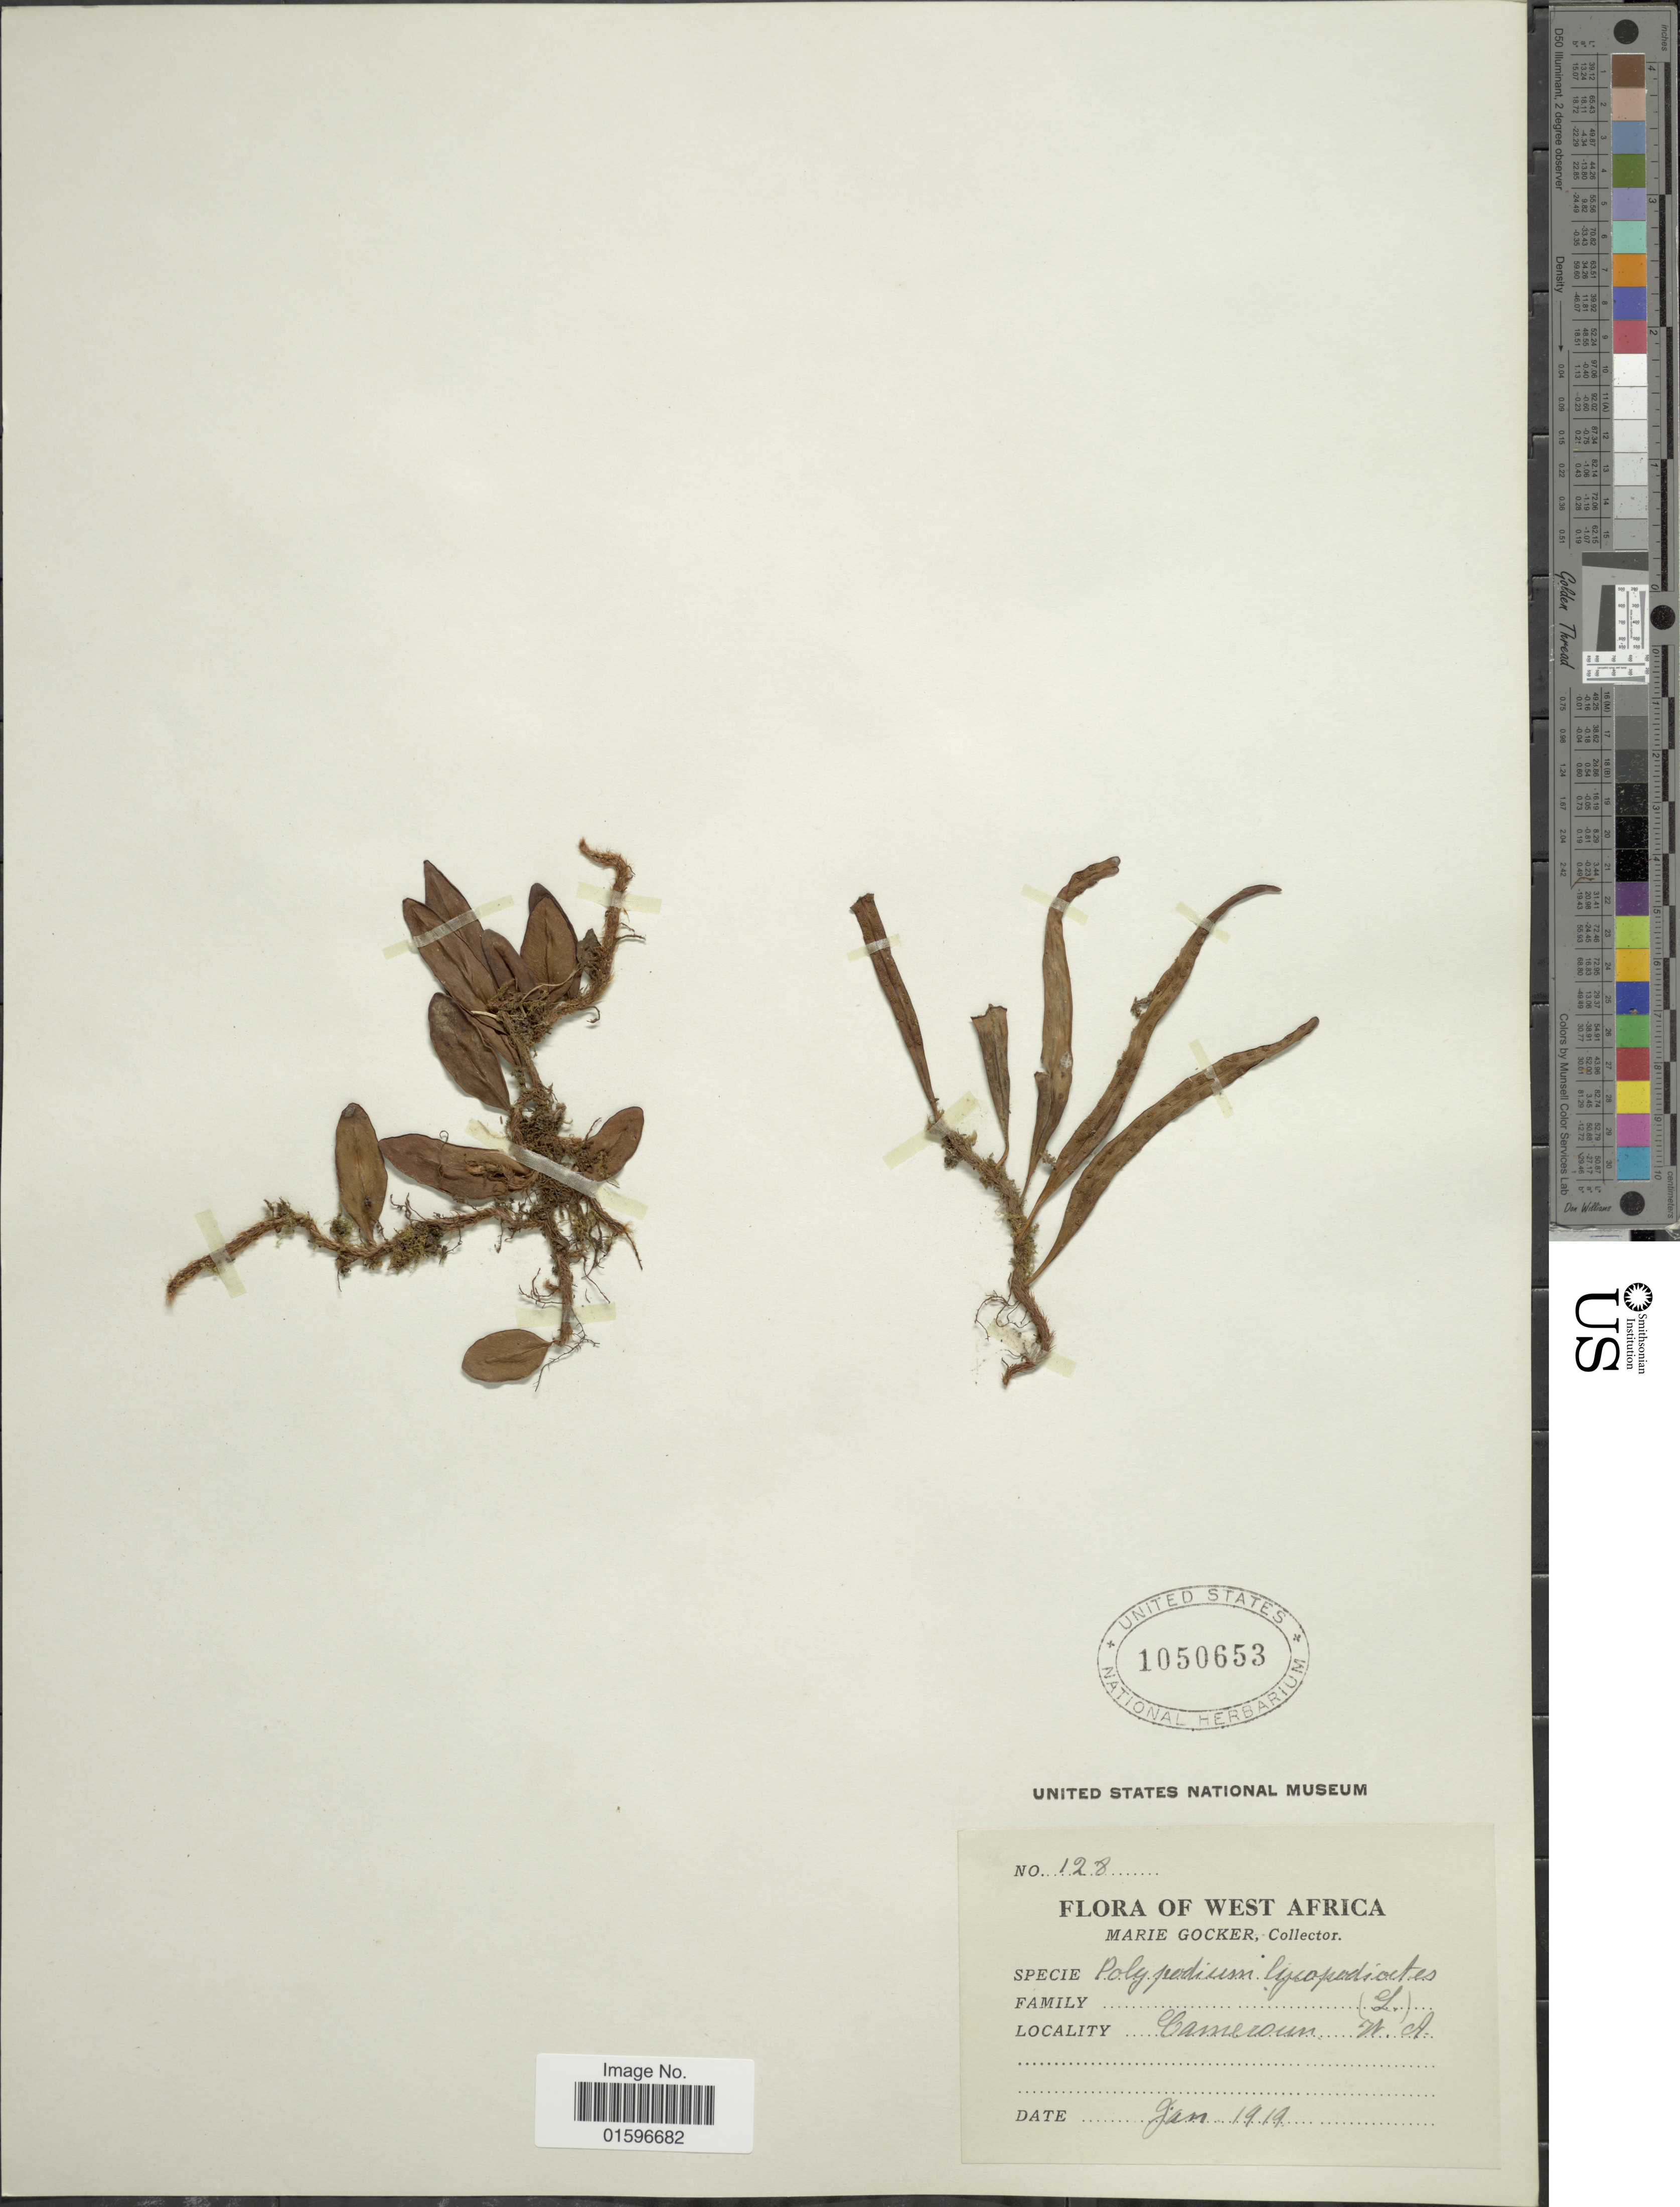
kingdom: Plantae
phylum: Tracheophyta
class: Polypodiopsida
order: Polypodiales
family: Polypodiaceae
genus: Polypodium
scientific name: Polypodium lycopodioides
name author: L.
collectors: M. Gocker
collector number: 128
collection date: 1919-01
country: Cameroon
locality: West Africa, Cameroun w. A.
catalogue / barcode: US 1050653